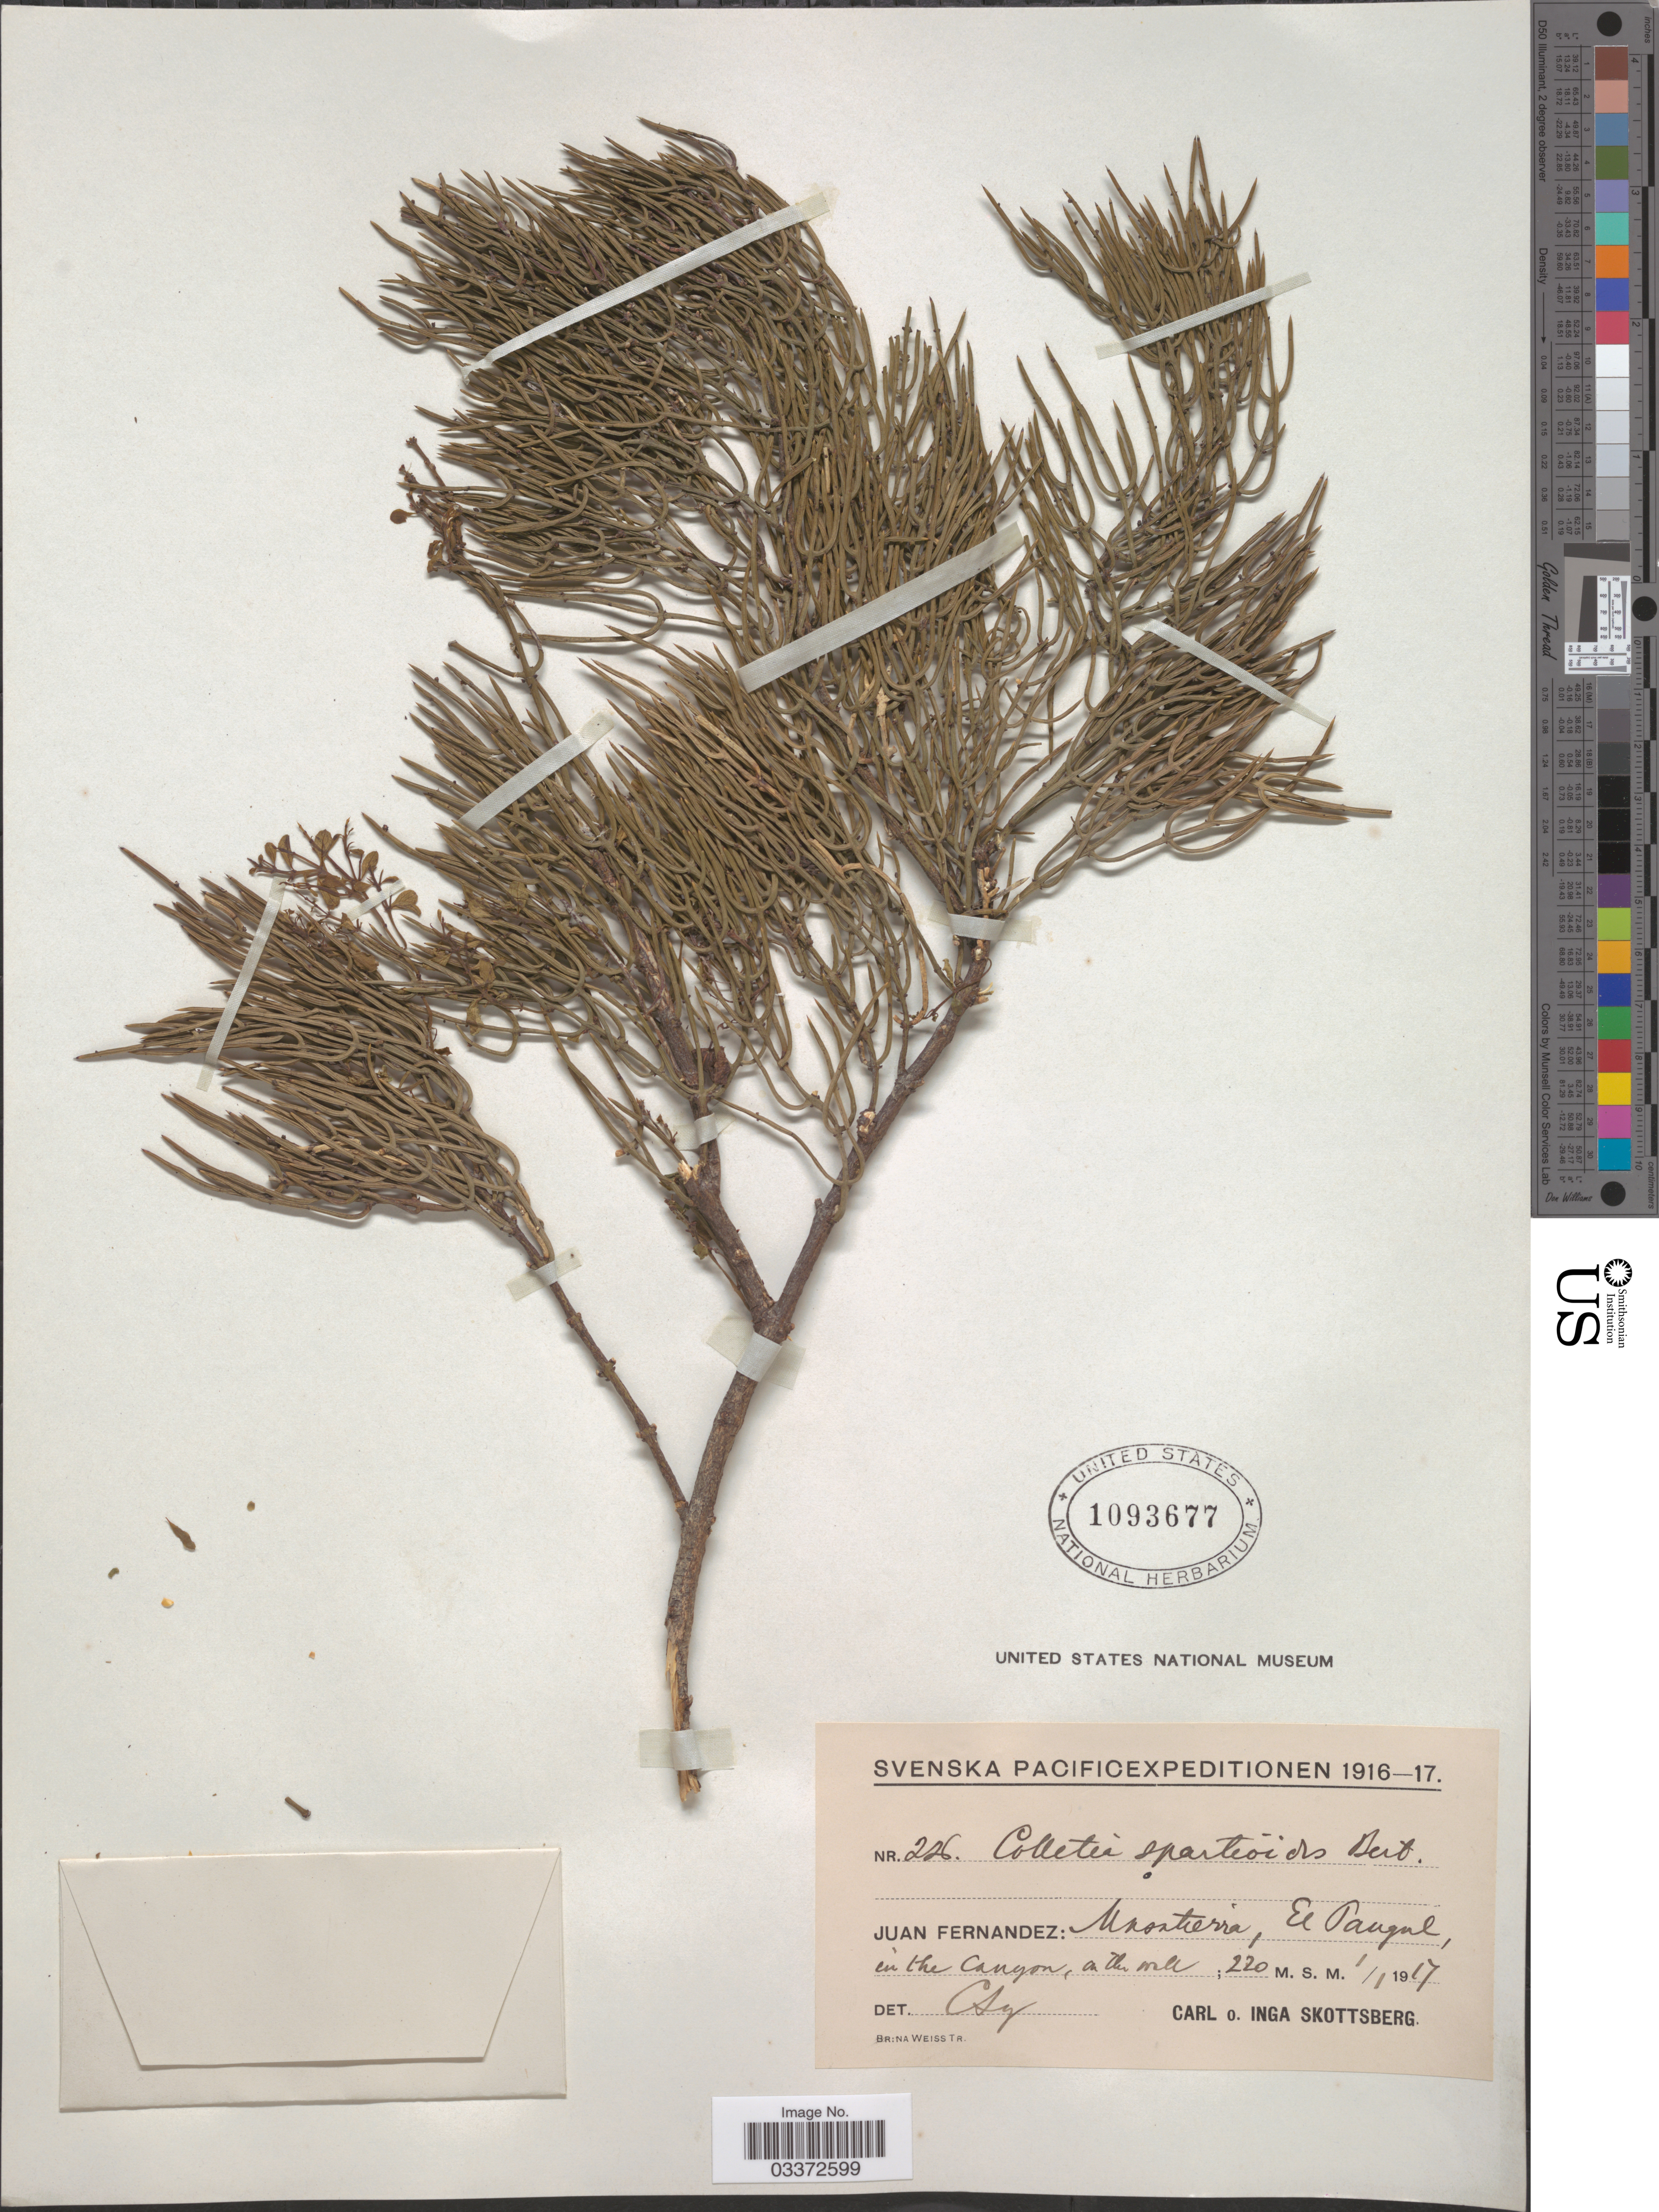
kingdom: Plantae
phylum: Tracheophyta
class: Magnoliopsida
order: Rosales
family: Rhamnaceae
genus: Colletia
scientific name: Colletia spartioides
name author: Bertero ex Colla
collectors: C. Skottsberg & I. Skottsberg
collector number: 226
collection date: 1917-01-01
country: Chile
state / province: Valparaíso (V)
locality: Juan Fernandez: Masatierra, El Pangul, in the Canyon.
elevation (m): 220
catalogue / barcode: US 1093677